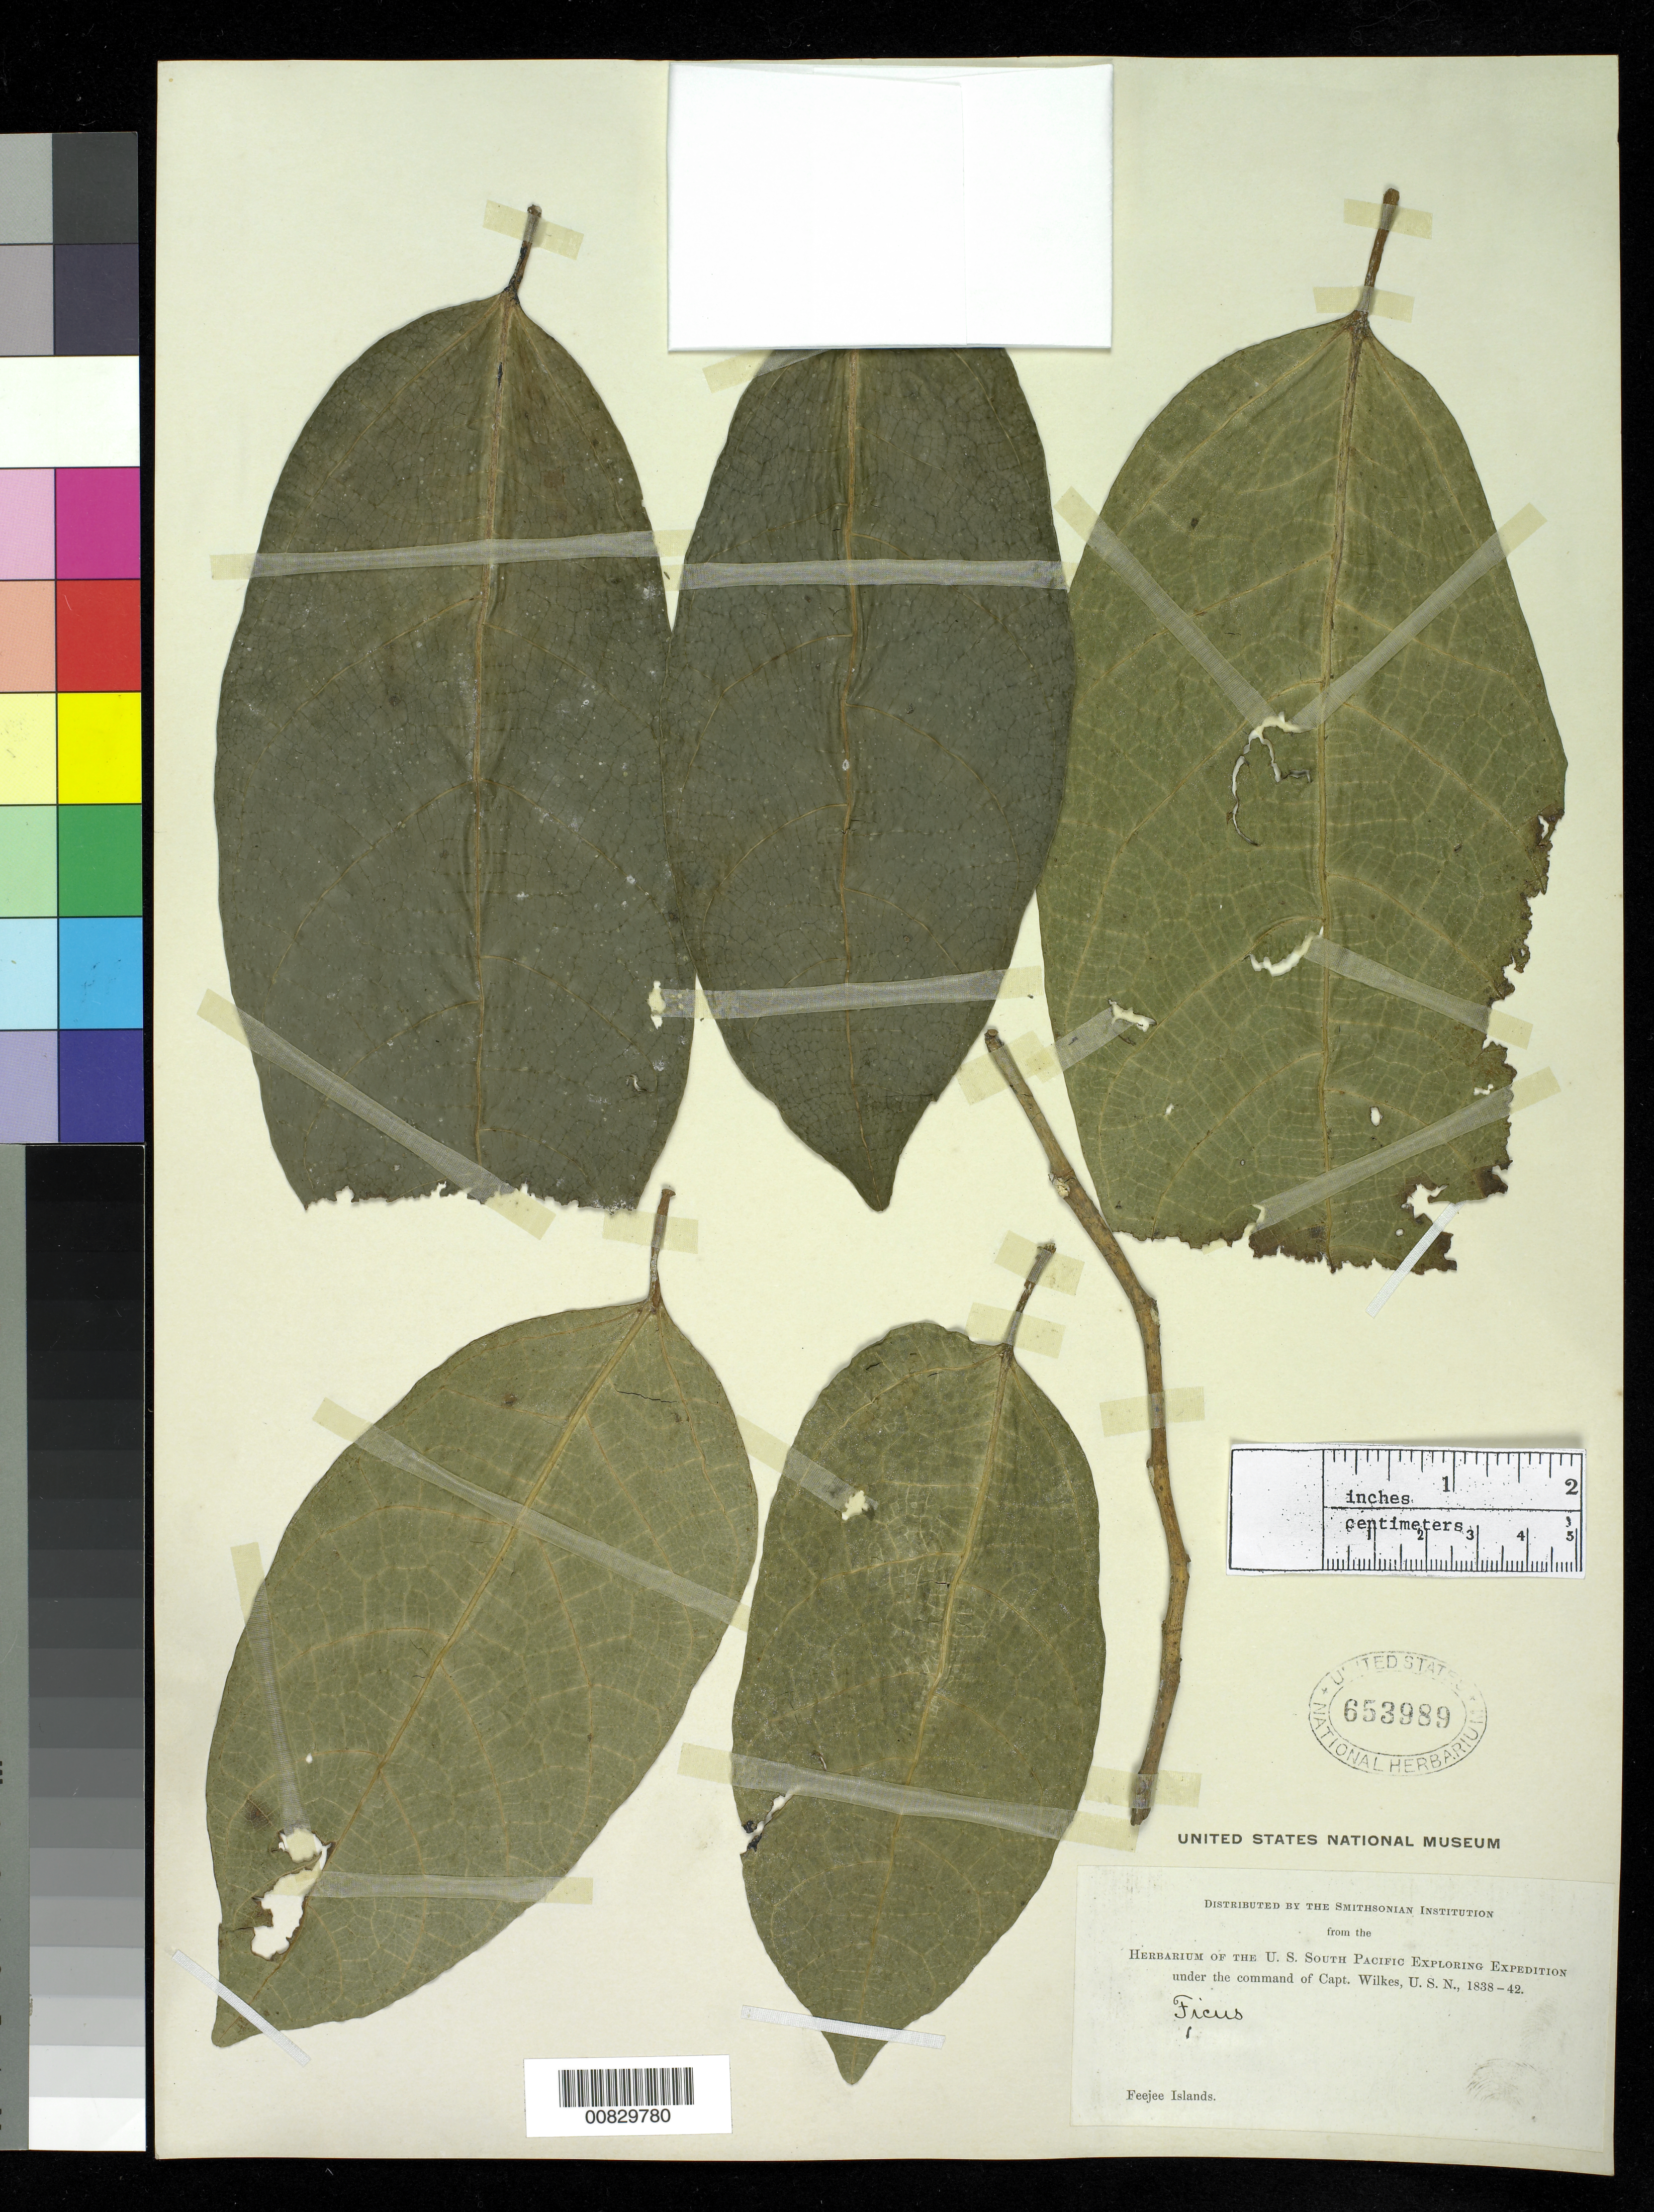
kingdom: Plantae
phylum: Tracheophyta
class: Magnoliopsida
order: Rosales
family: Moraceae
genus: Ficus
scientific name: Ficus sp.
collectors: Wilkes Explor. Exped.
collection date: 1838/1842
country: Fiji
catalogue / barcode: US 653989